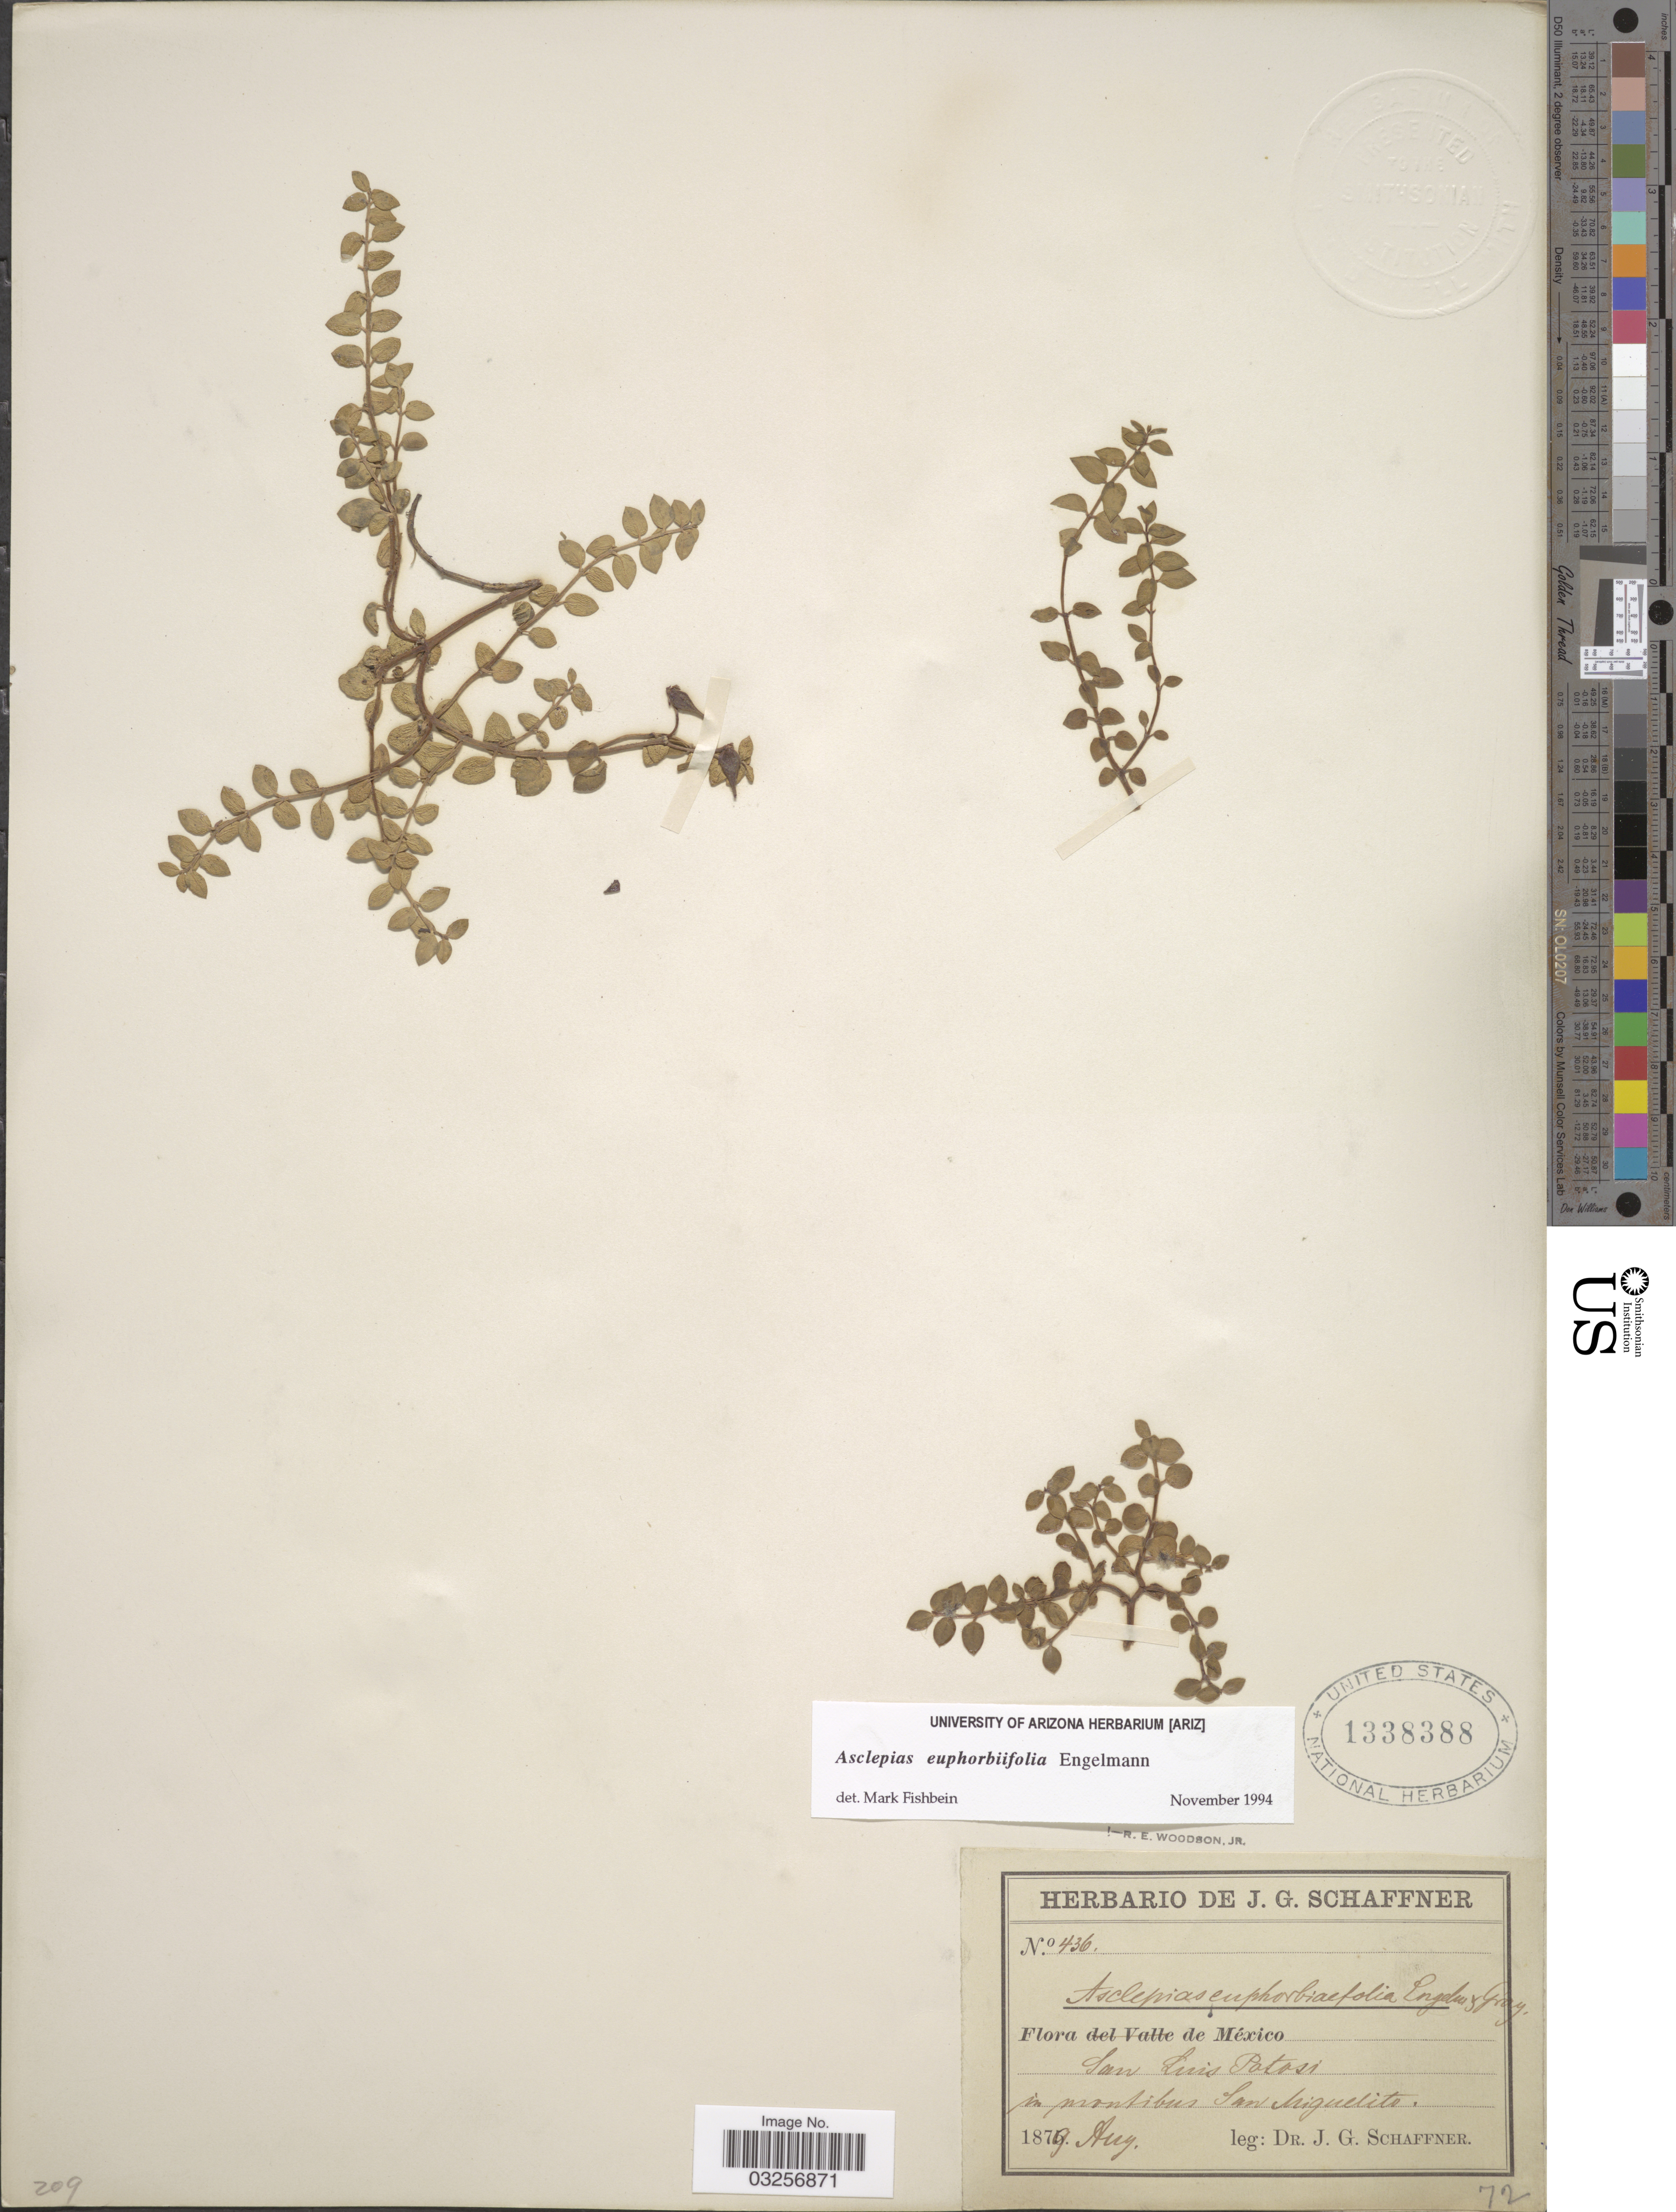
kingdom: Plantae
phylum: Tracheophyta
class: Magnoliopsida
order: Gentianales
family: Apocynaceae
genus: Asclepias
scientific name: Asclepias euphorbiifolia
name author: Engelm. ex A. Gray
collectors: J. G. Schaffner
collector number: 436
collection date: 1879-08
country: Mexico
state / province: San Luis Potosí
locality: In montibus San Miguelito.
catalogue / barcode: US 1338388